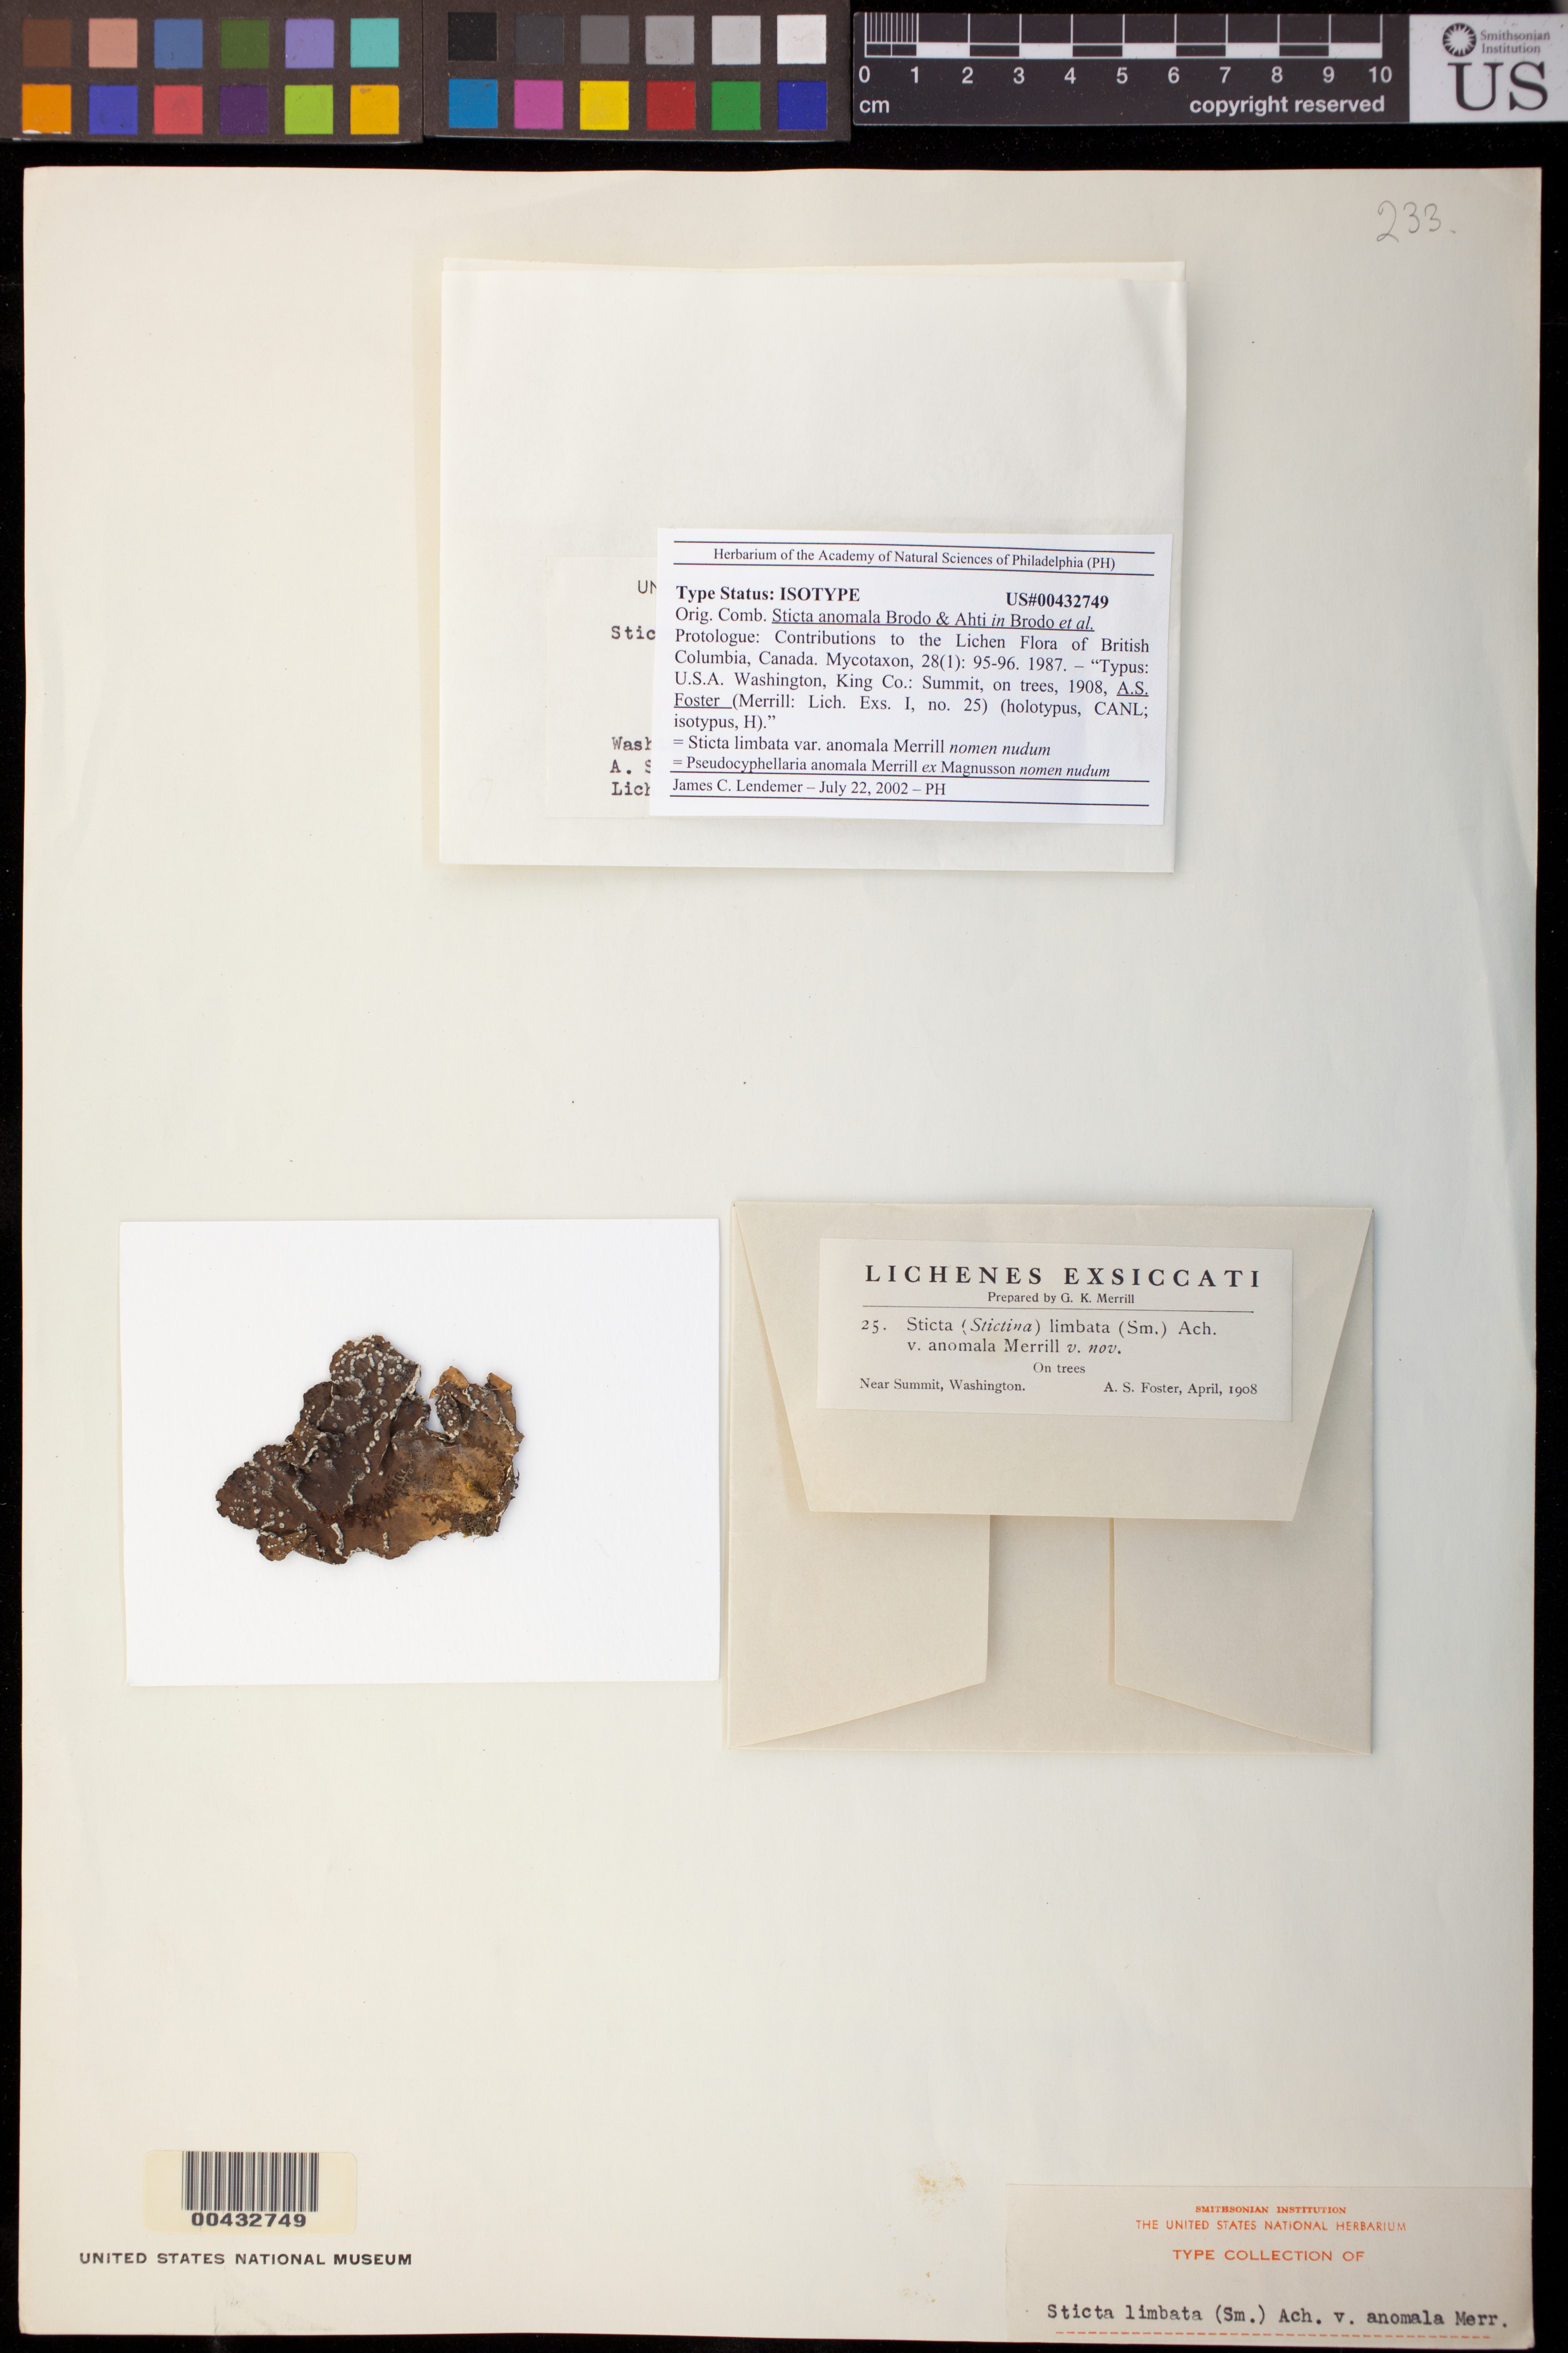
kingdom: Fungi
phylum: Ascomycota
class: Lecanoromycetes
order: Peltigerales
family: Lobariaceae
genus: Pseudocyphellaria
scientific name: Pseudocyphellaria anomala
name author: Brodo & Ahti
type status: Isotype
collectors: A. S. Foster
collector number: Lich. Exs. 25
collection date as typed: Apr 1908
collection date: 1908-04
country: United States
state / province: Washington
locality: Near Summit.